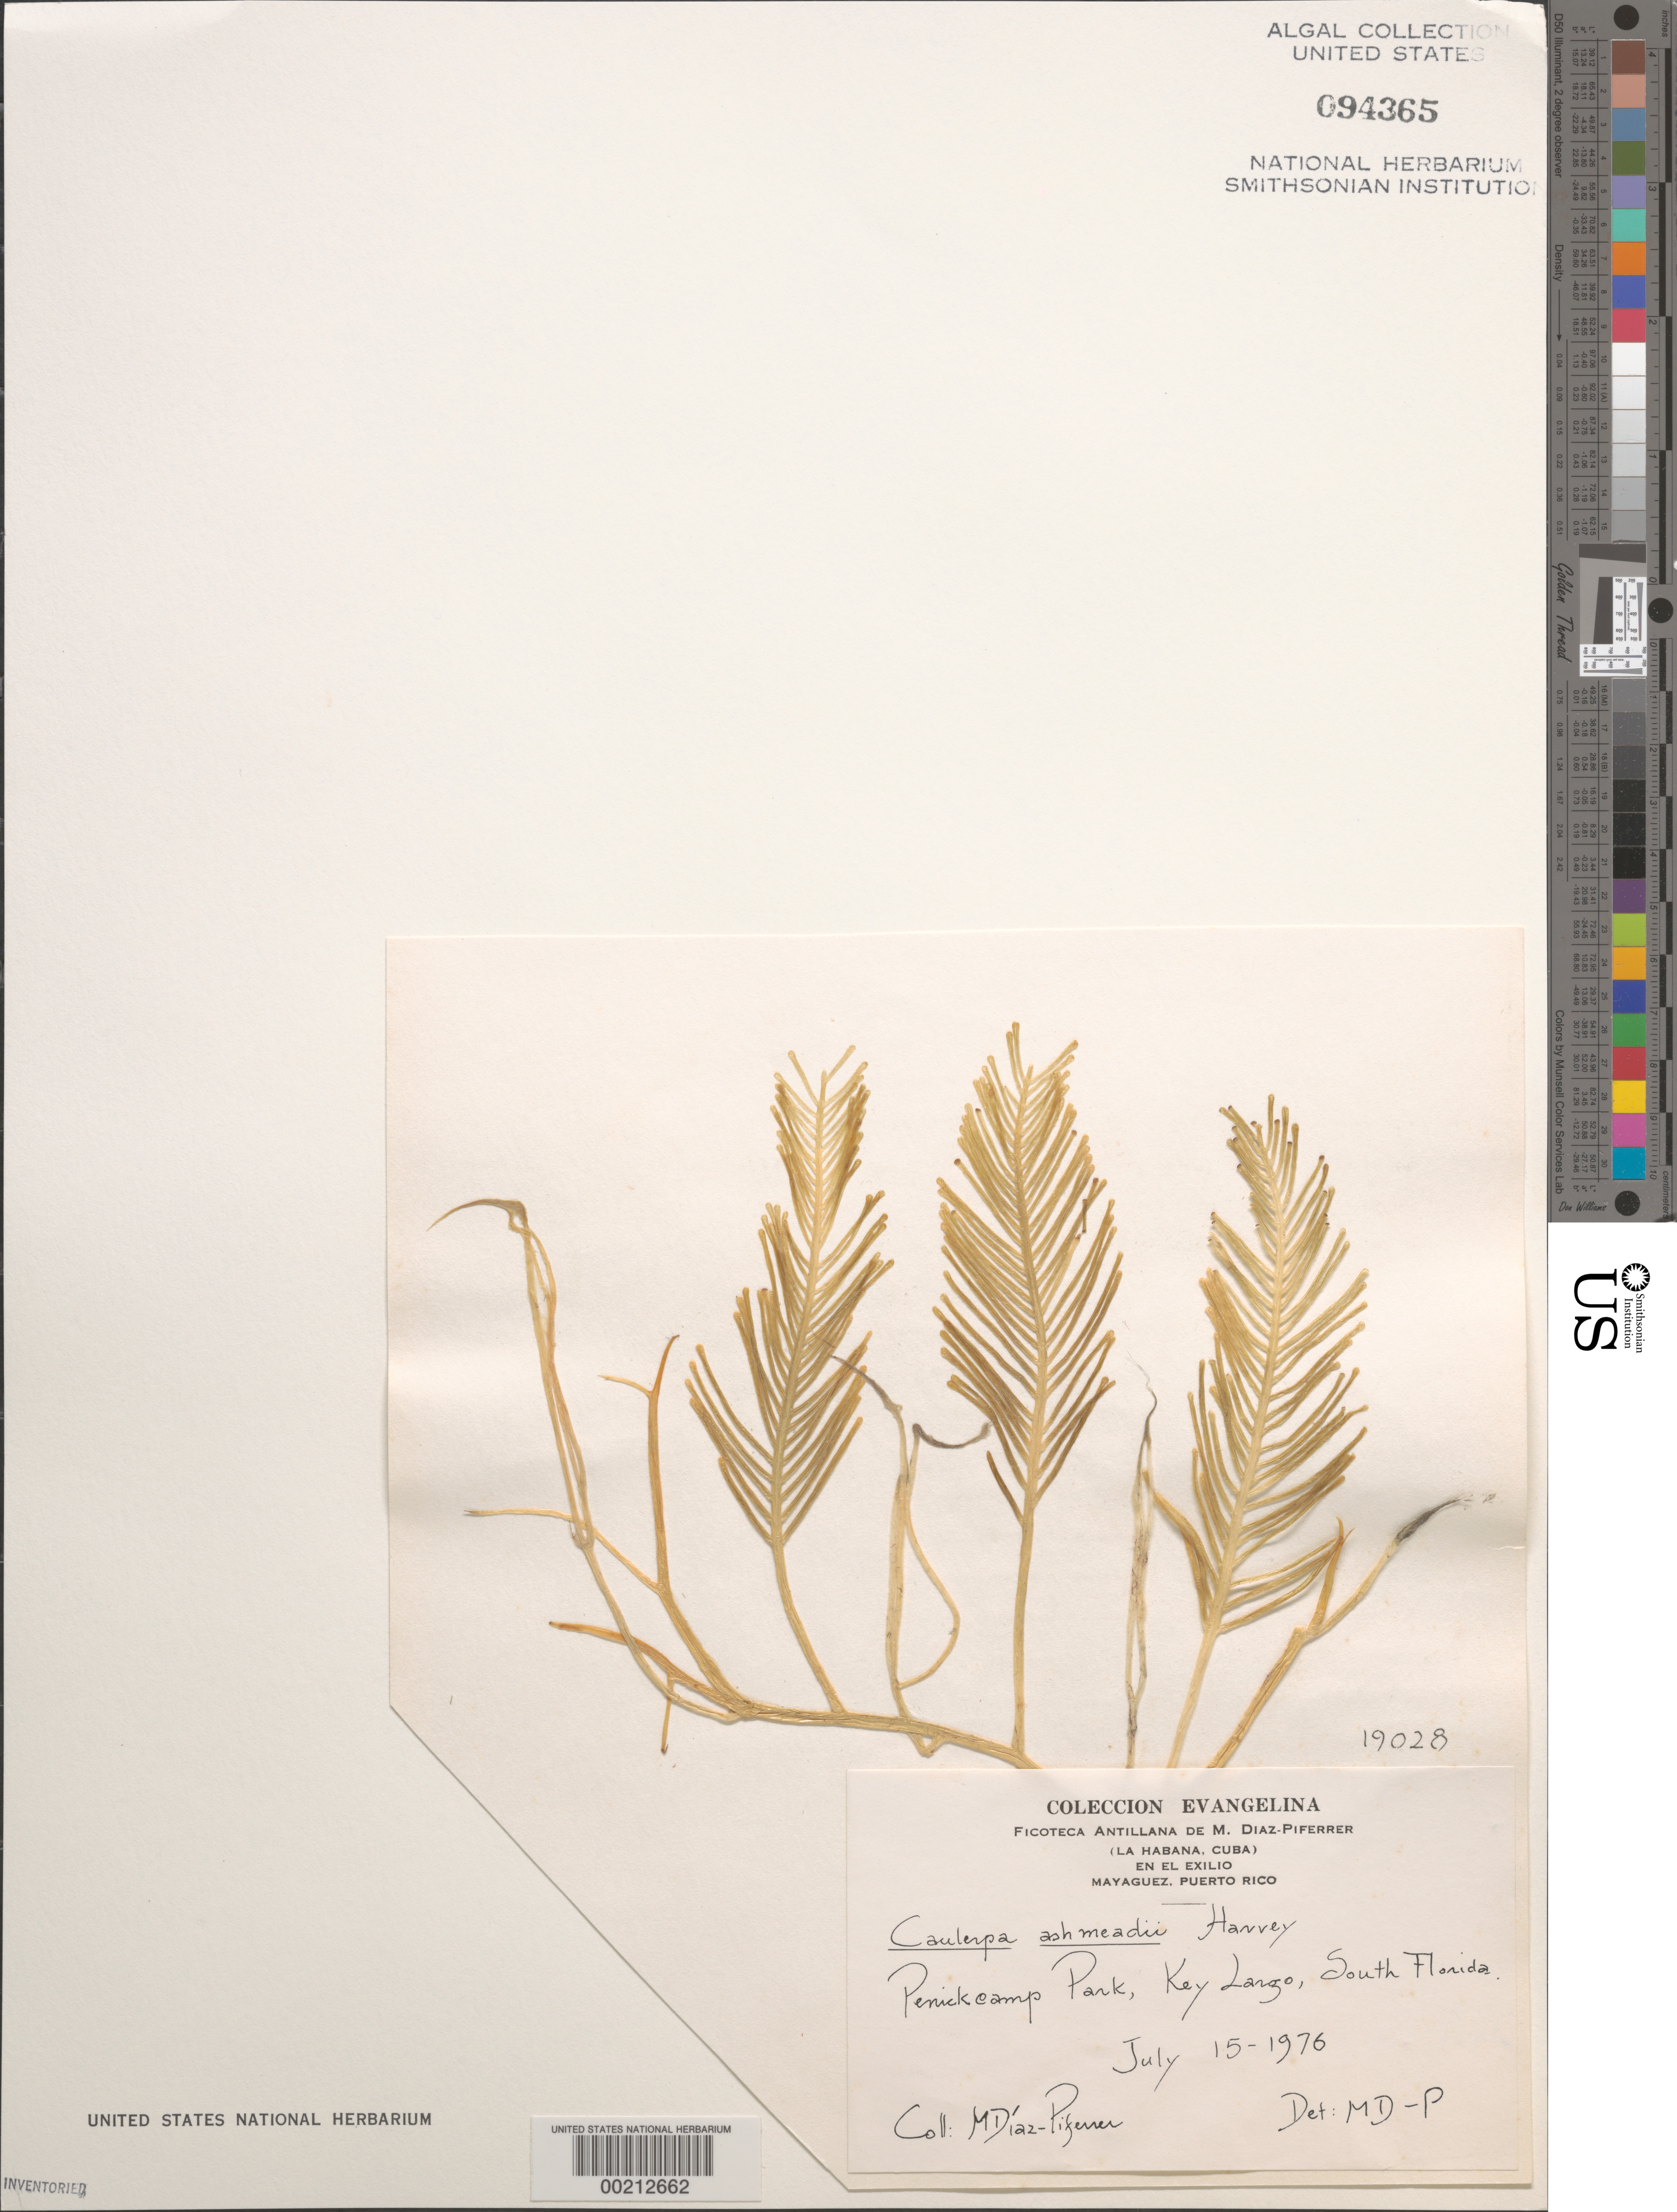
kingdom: Plantae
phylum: Chlorophyta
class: Ulvophyceae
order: Bryopsidales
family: Caulerpaceae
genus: Caulerpa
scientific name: Caulerpa ashmeadii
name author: Harv.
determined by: Diaz-Piferrer, M.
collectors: M. Diaz-Piferrer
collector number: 19028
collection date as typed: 15 Jul 1976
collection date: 1976-07-15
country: United States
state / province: Florida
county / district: Monroe County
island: Key Largo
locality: John Pennekamp State Park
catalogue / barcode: US 94365